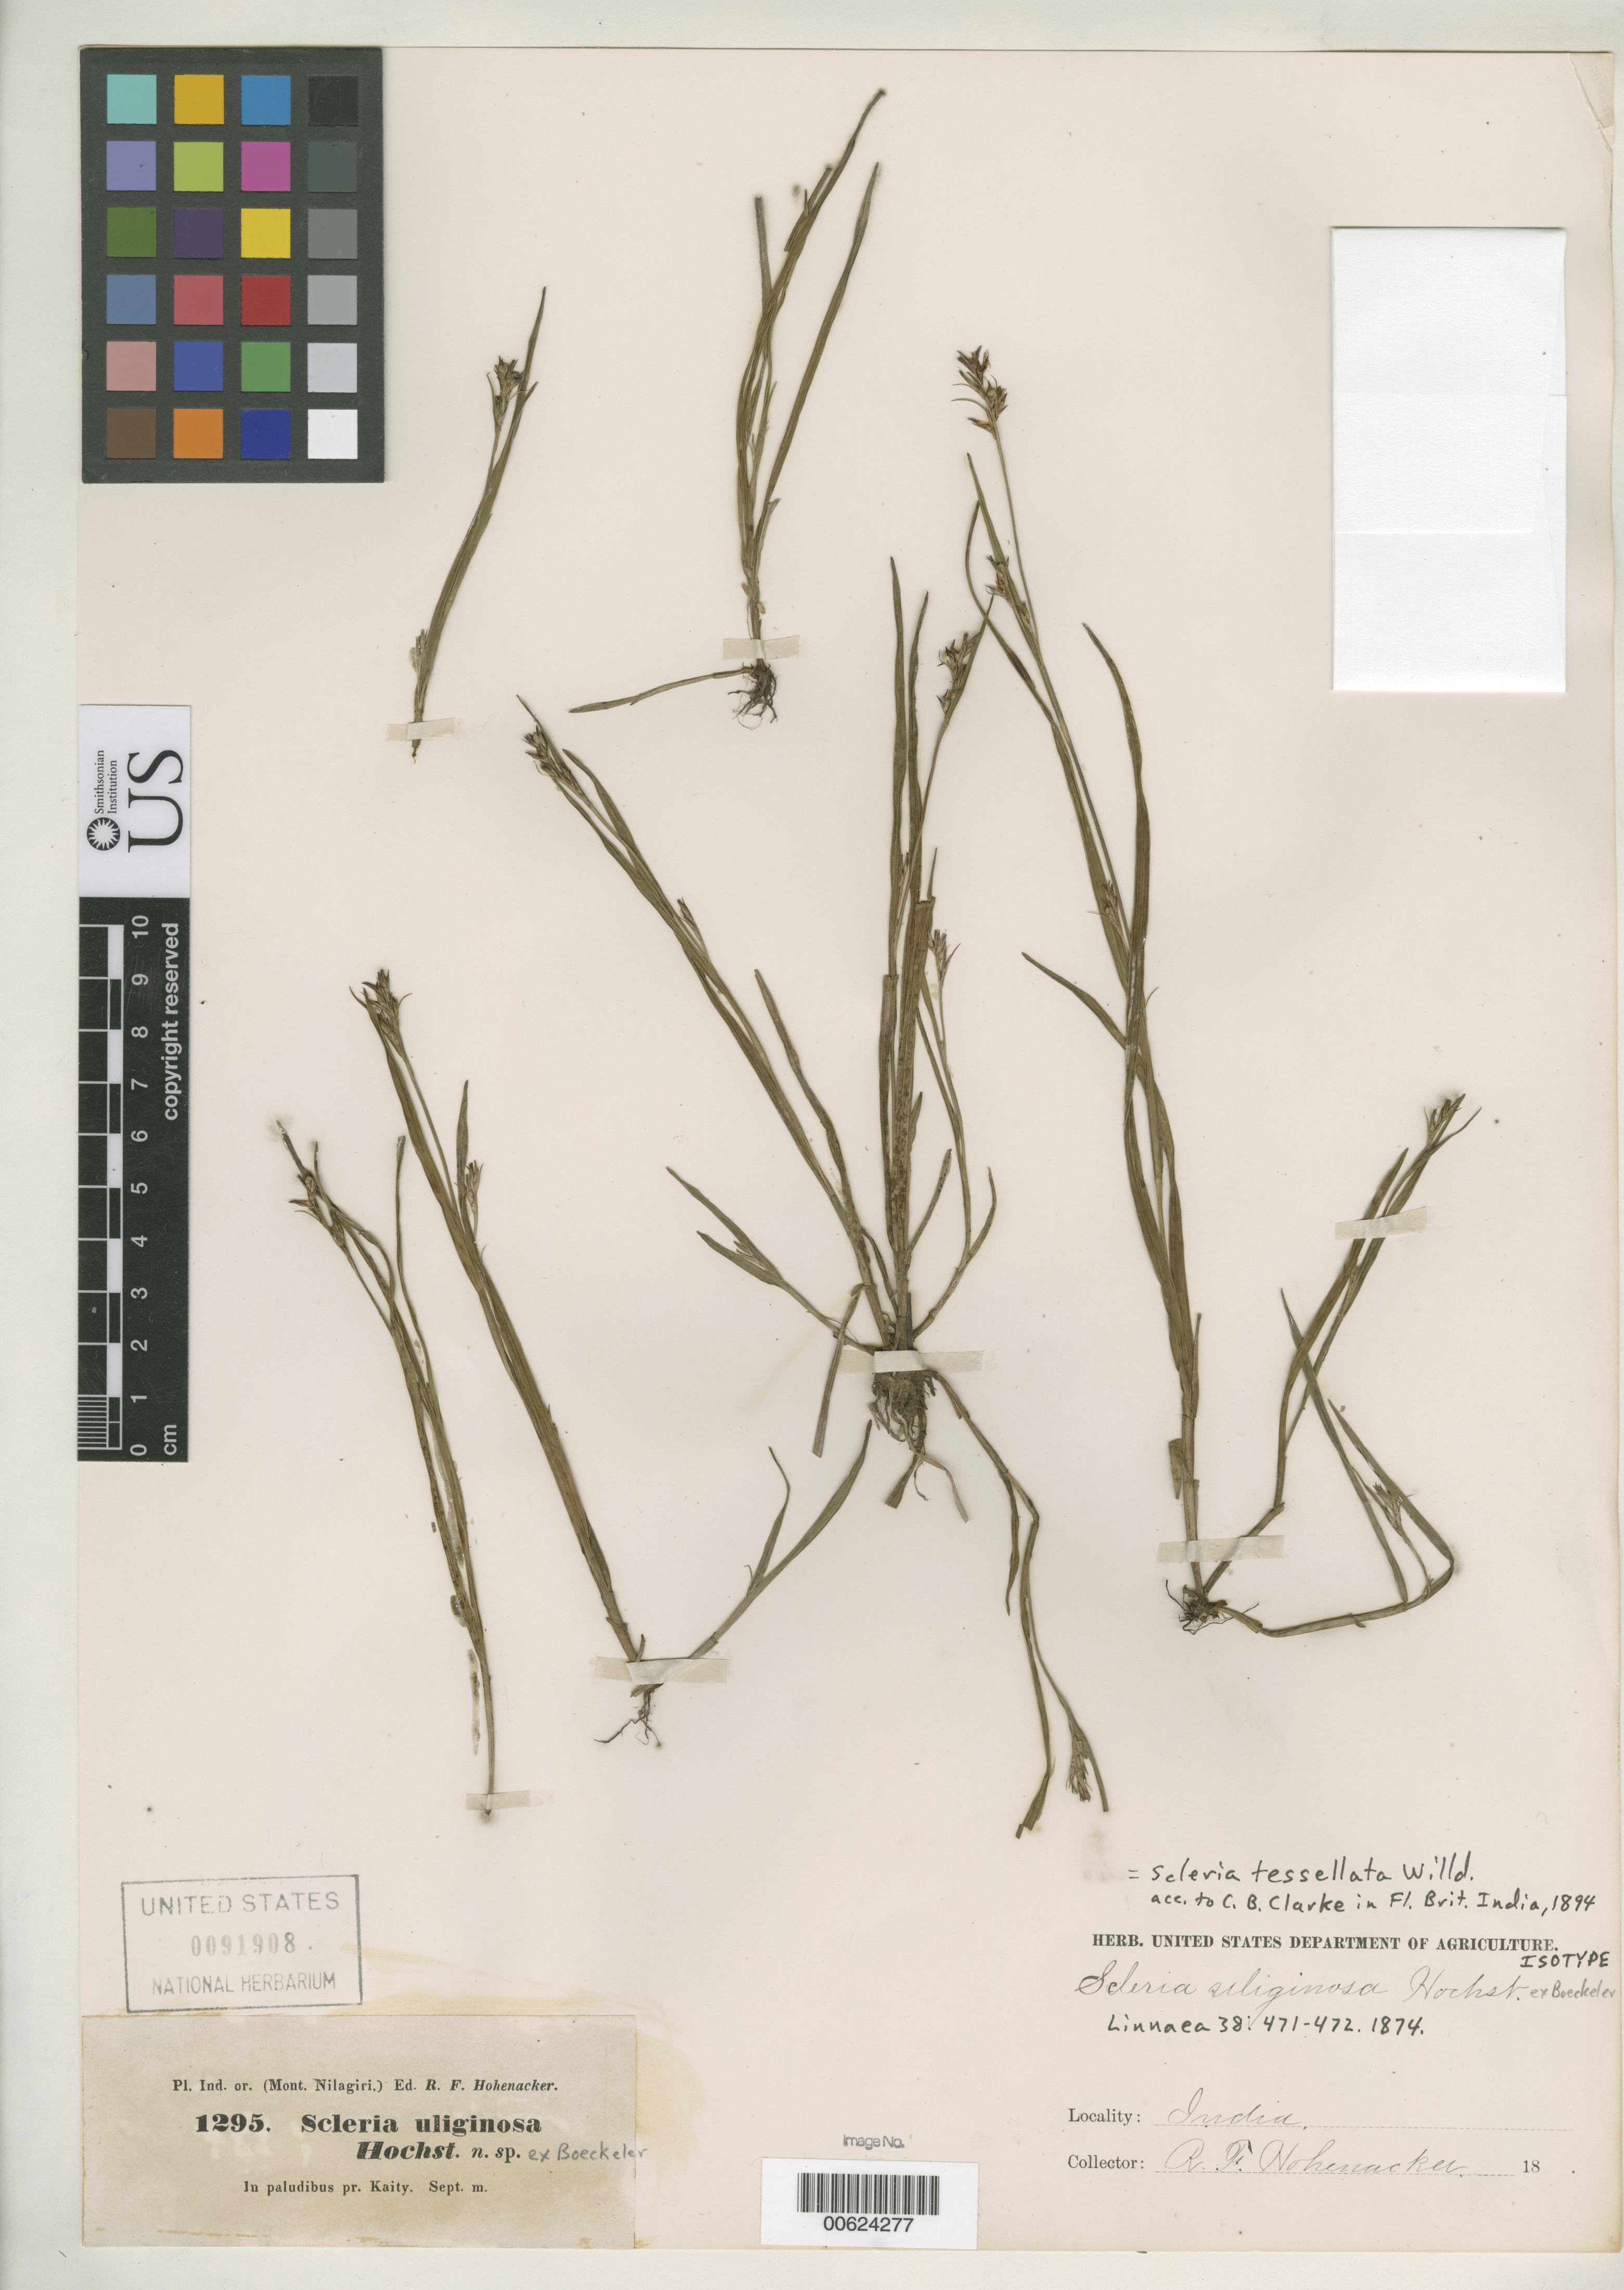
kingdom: Plantae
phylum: Tracheophyta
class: Liliopsida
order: Poales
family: Cyperaceae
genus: Scleria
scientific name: Scleria uliginosa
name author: Hochst. ex Boeckeler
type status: Isotype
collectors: R. F. Hohenacker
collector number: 1295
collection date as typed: Sep 18--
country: India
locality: In paludibus pr. Kaity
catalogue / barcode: US 91908